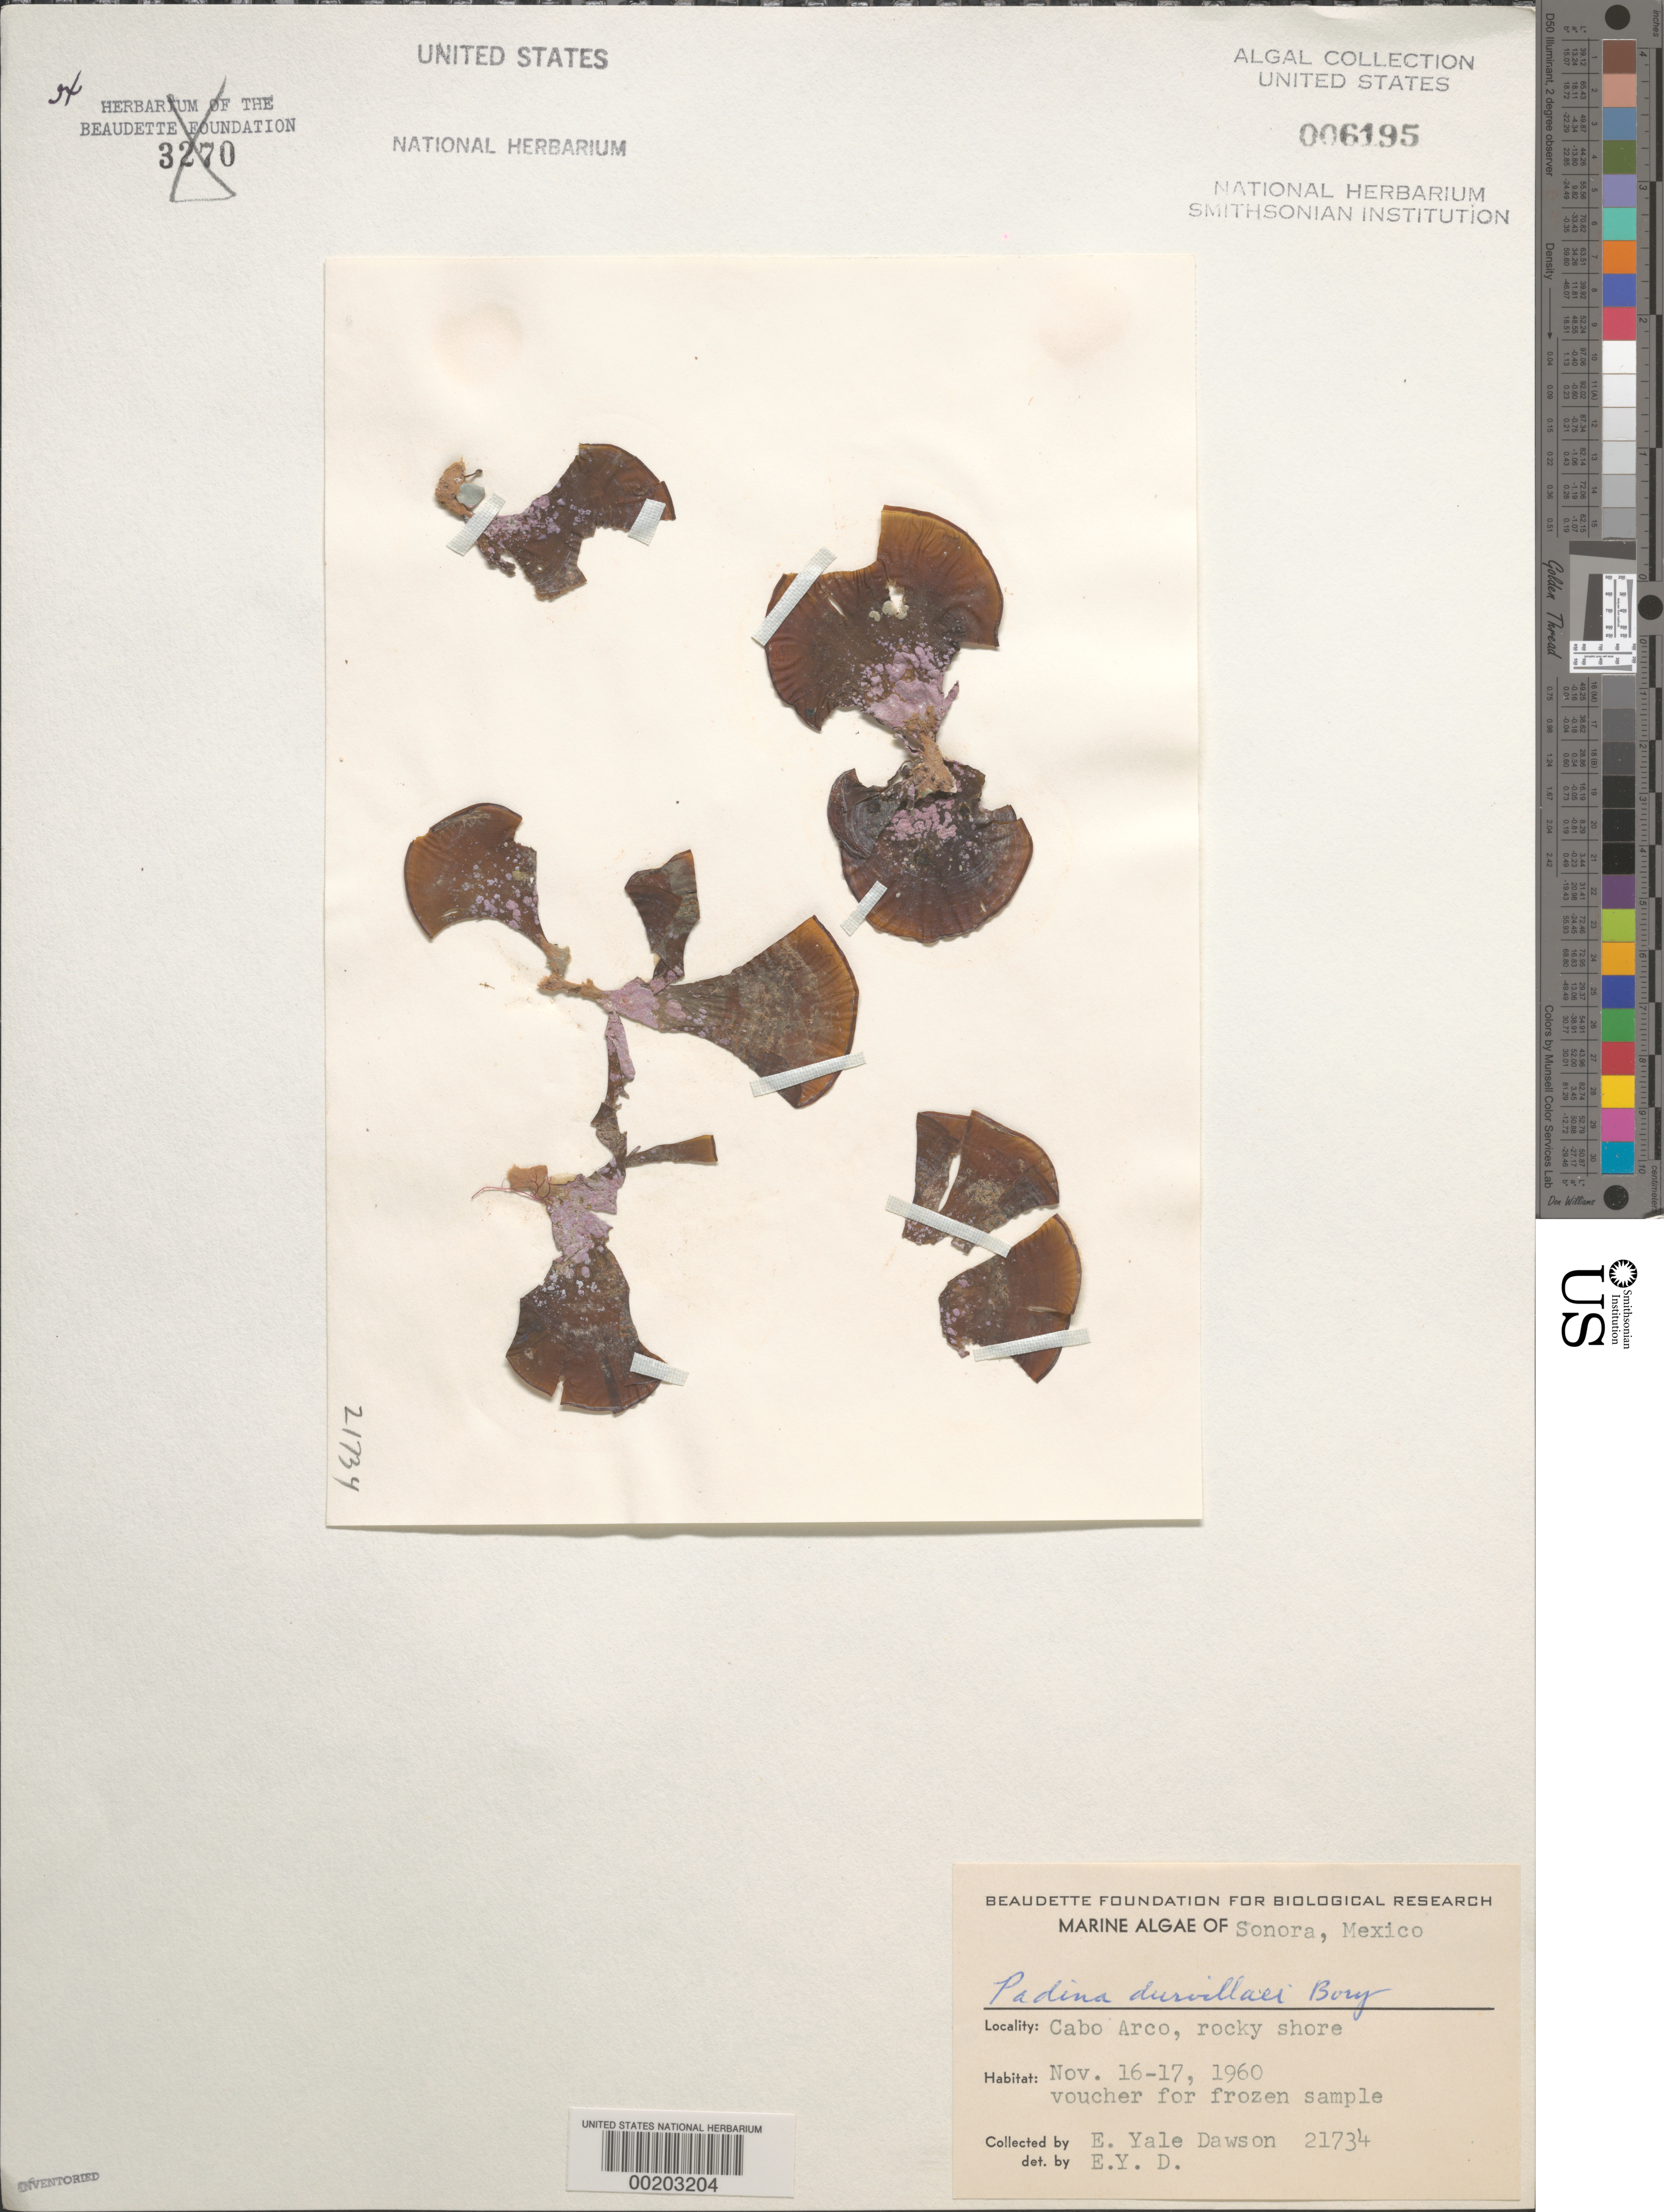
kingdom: Chromista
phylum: Ochrophyta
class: Phaeophyceae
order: Dictyotales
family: Dictyotaceae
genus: Padina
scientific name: Padina durvillaei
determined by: Dawson, E. Y.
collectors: E. Y. Dawson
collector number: EYD 21734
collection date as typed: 16 Nov 1960 TO 17 Nov 1960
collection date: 1960-11-16/1960-11-17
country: Mexico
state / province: Sonora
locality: Cabo Arco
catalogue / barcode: US 6195